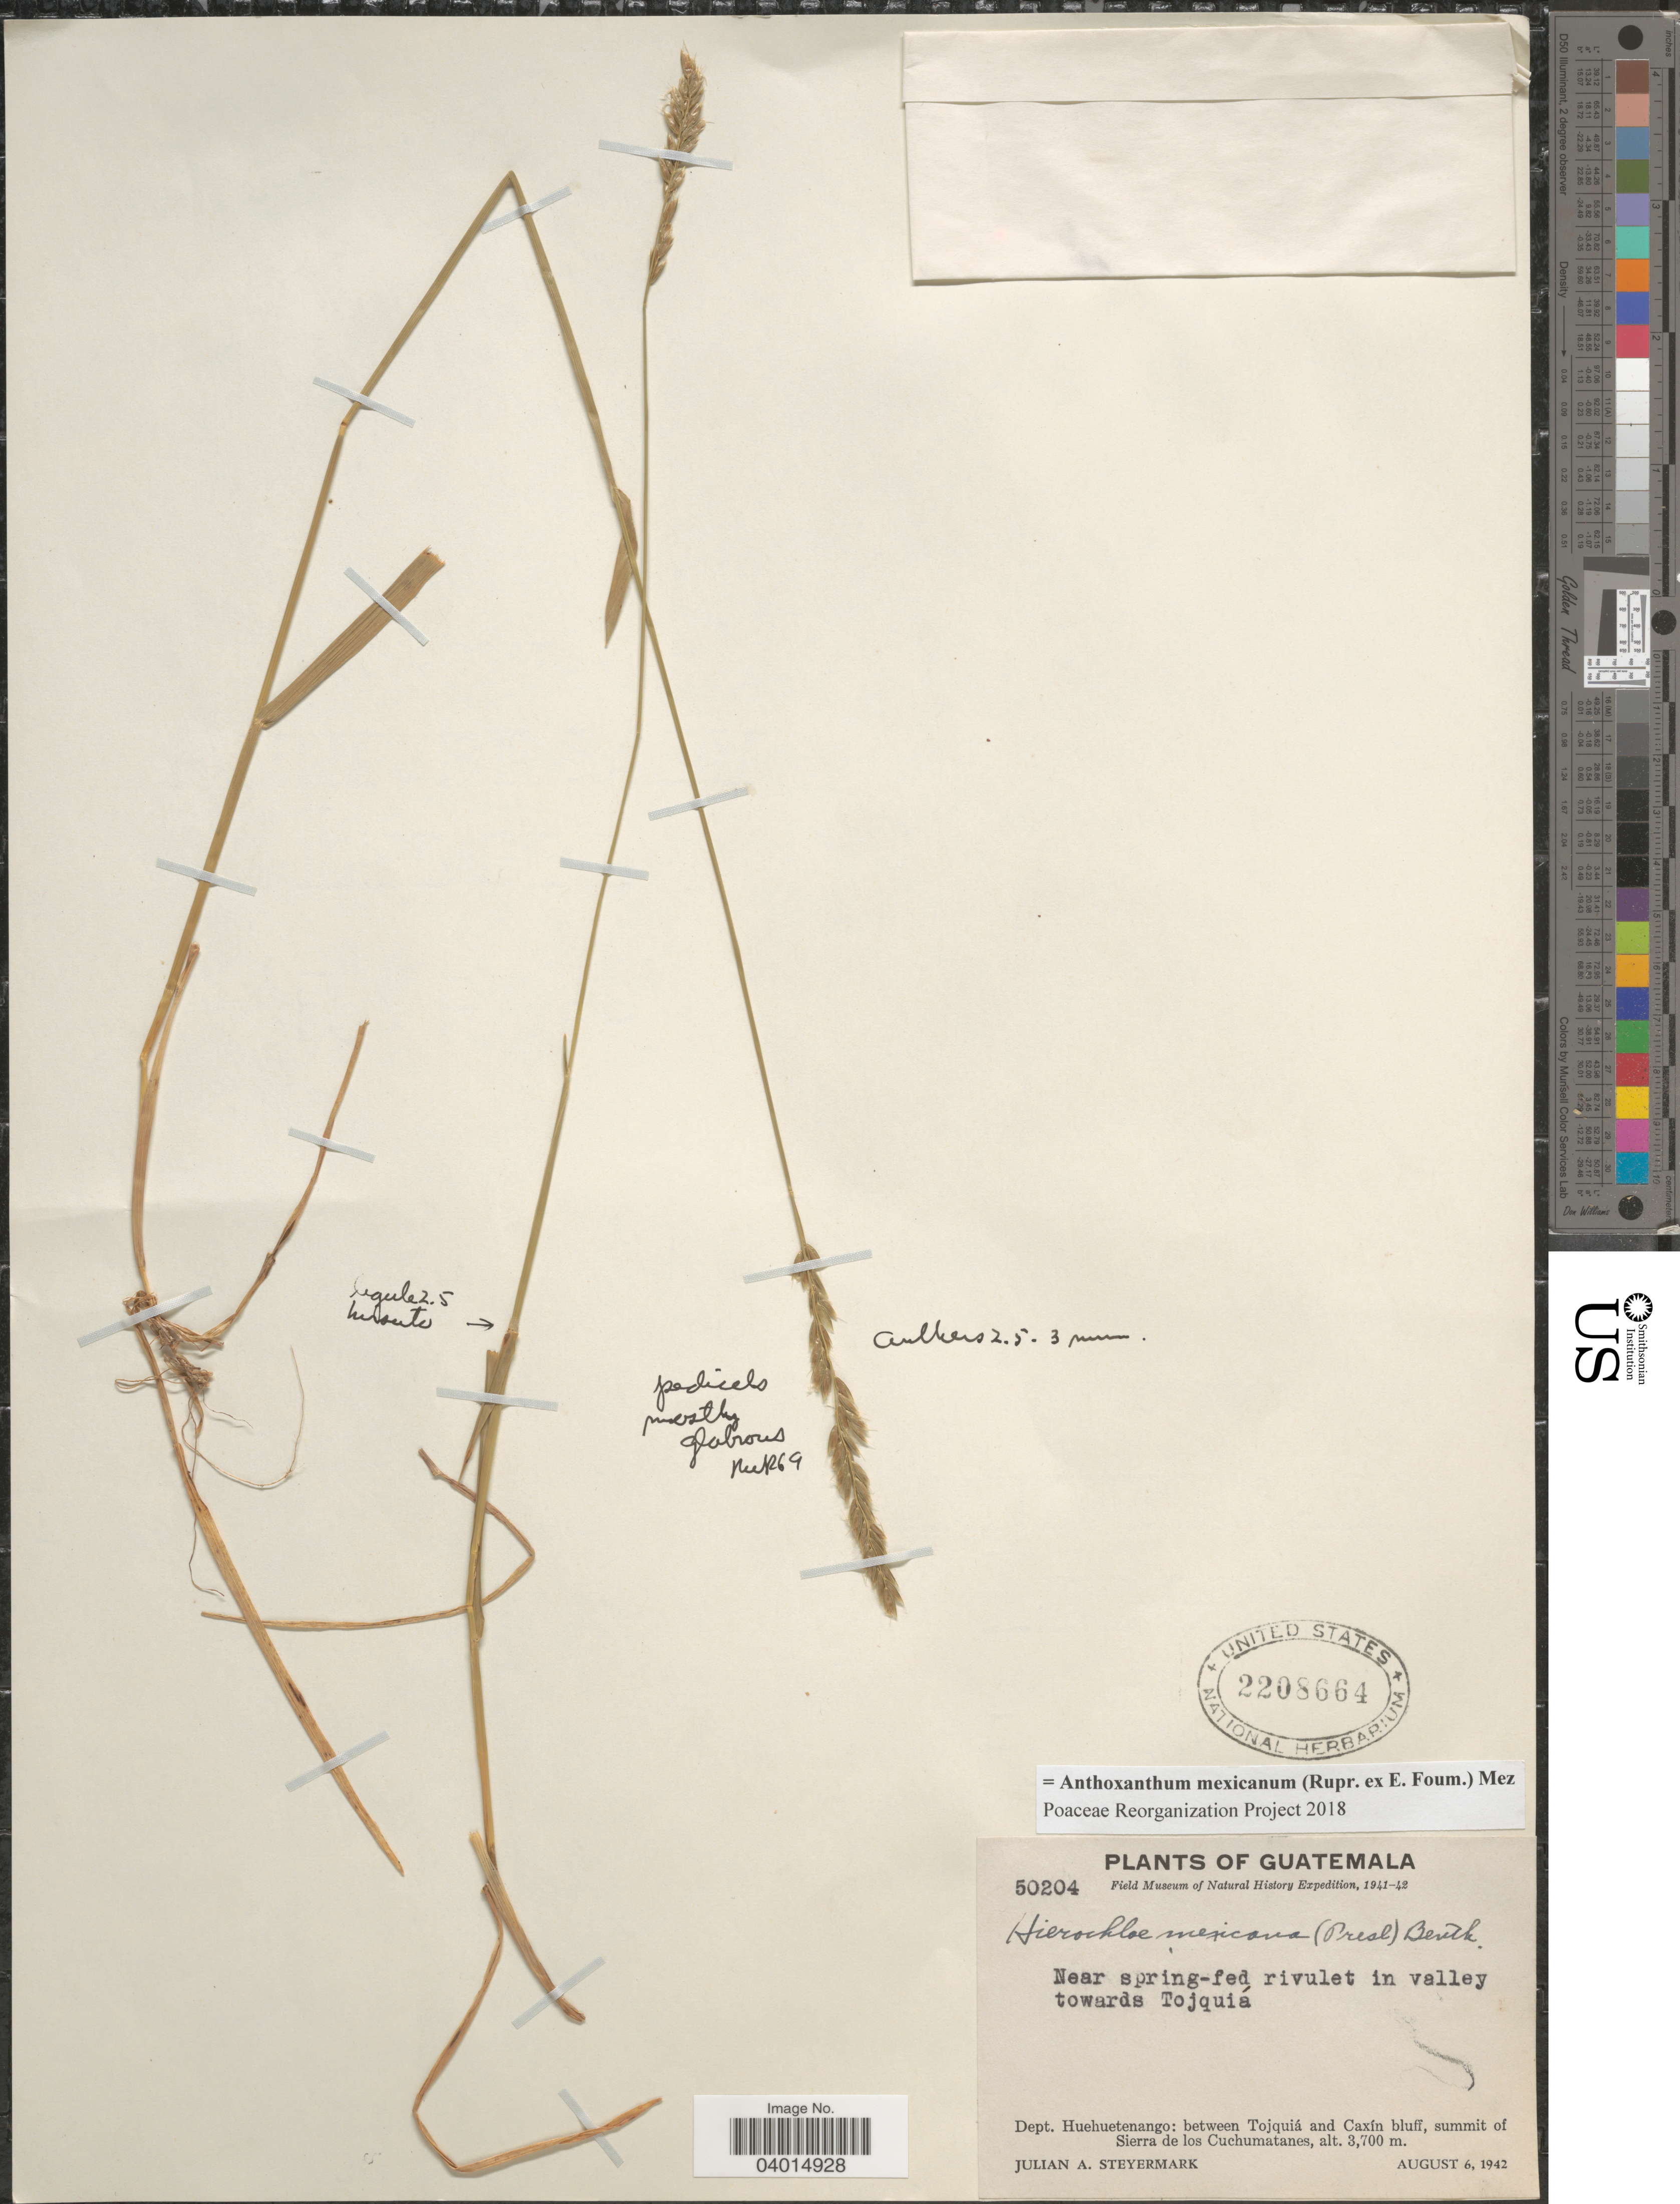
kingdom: Plantae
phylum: Tracheophyta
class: Liliopsida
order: Poales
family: Poaceae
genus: Anthoxanthum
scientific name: Anthoxanthum mexicanum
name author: (Rupr. ex E. Fourn.) Mez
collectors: J. Steyermark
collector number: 50204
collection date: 1942-08-06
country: Guatemala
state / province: Huehuetenango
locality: Near spring-fed rivulet in valley towards Tojquiá. Dept. Huehuetenango: between Tojquiá and Caxín bluff, summit of Sierra de los Cuchumatanes.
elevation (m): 3700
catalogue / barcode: US 2208664